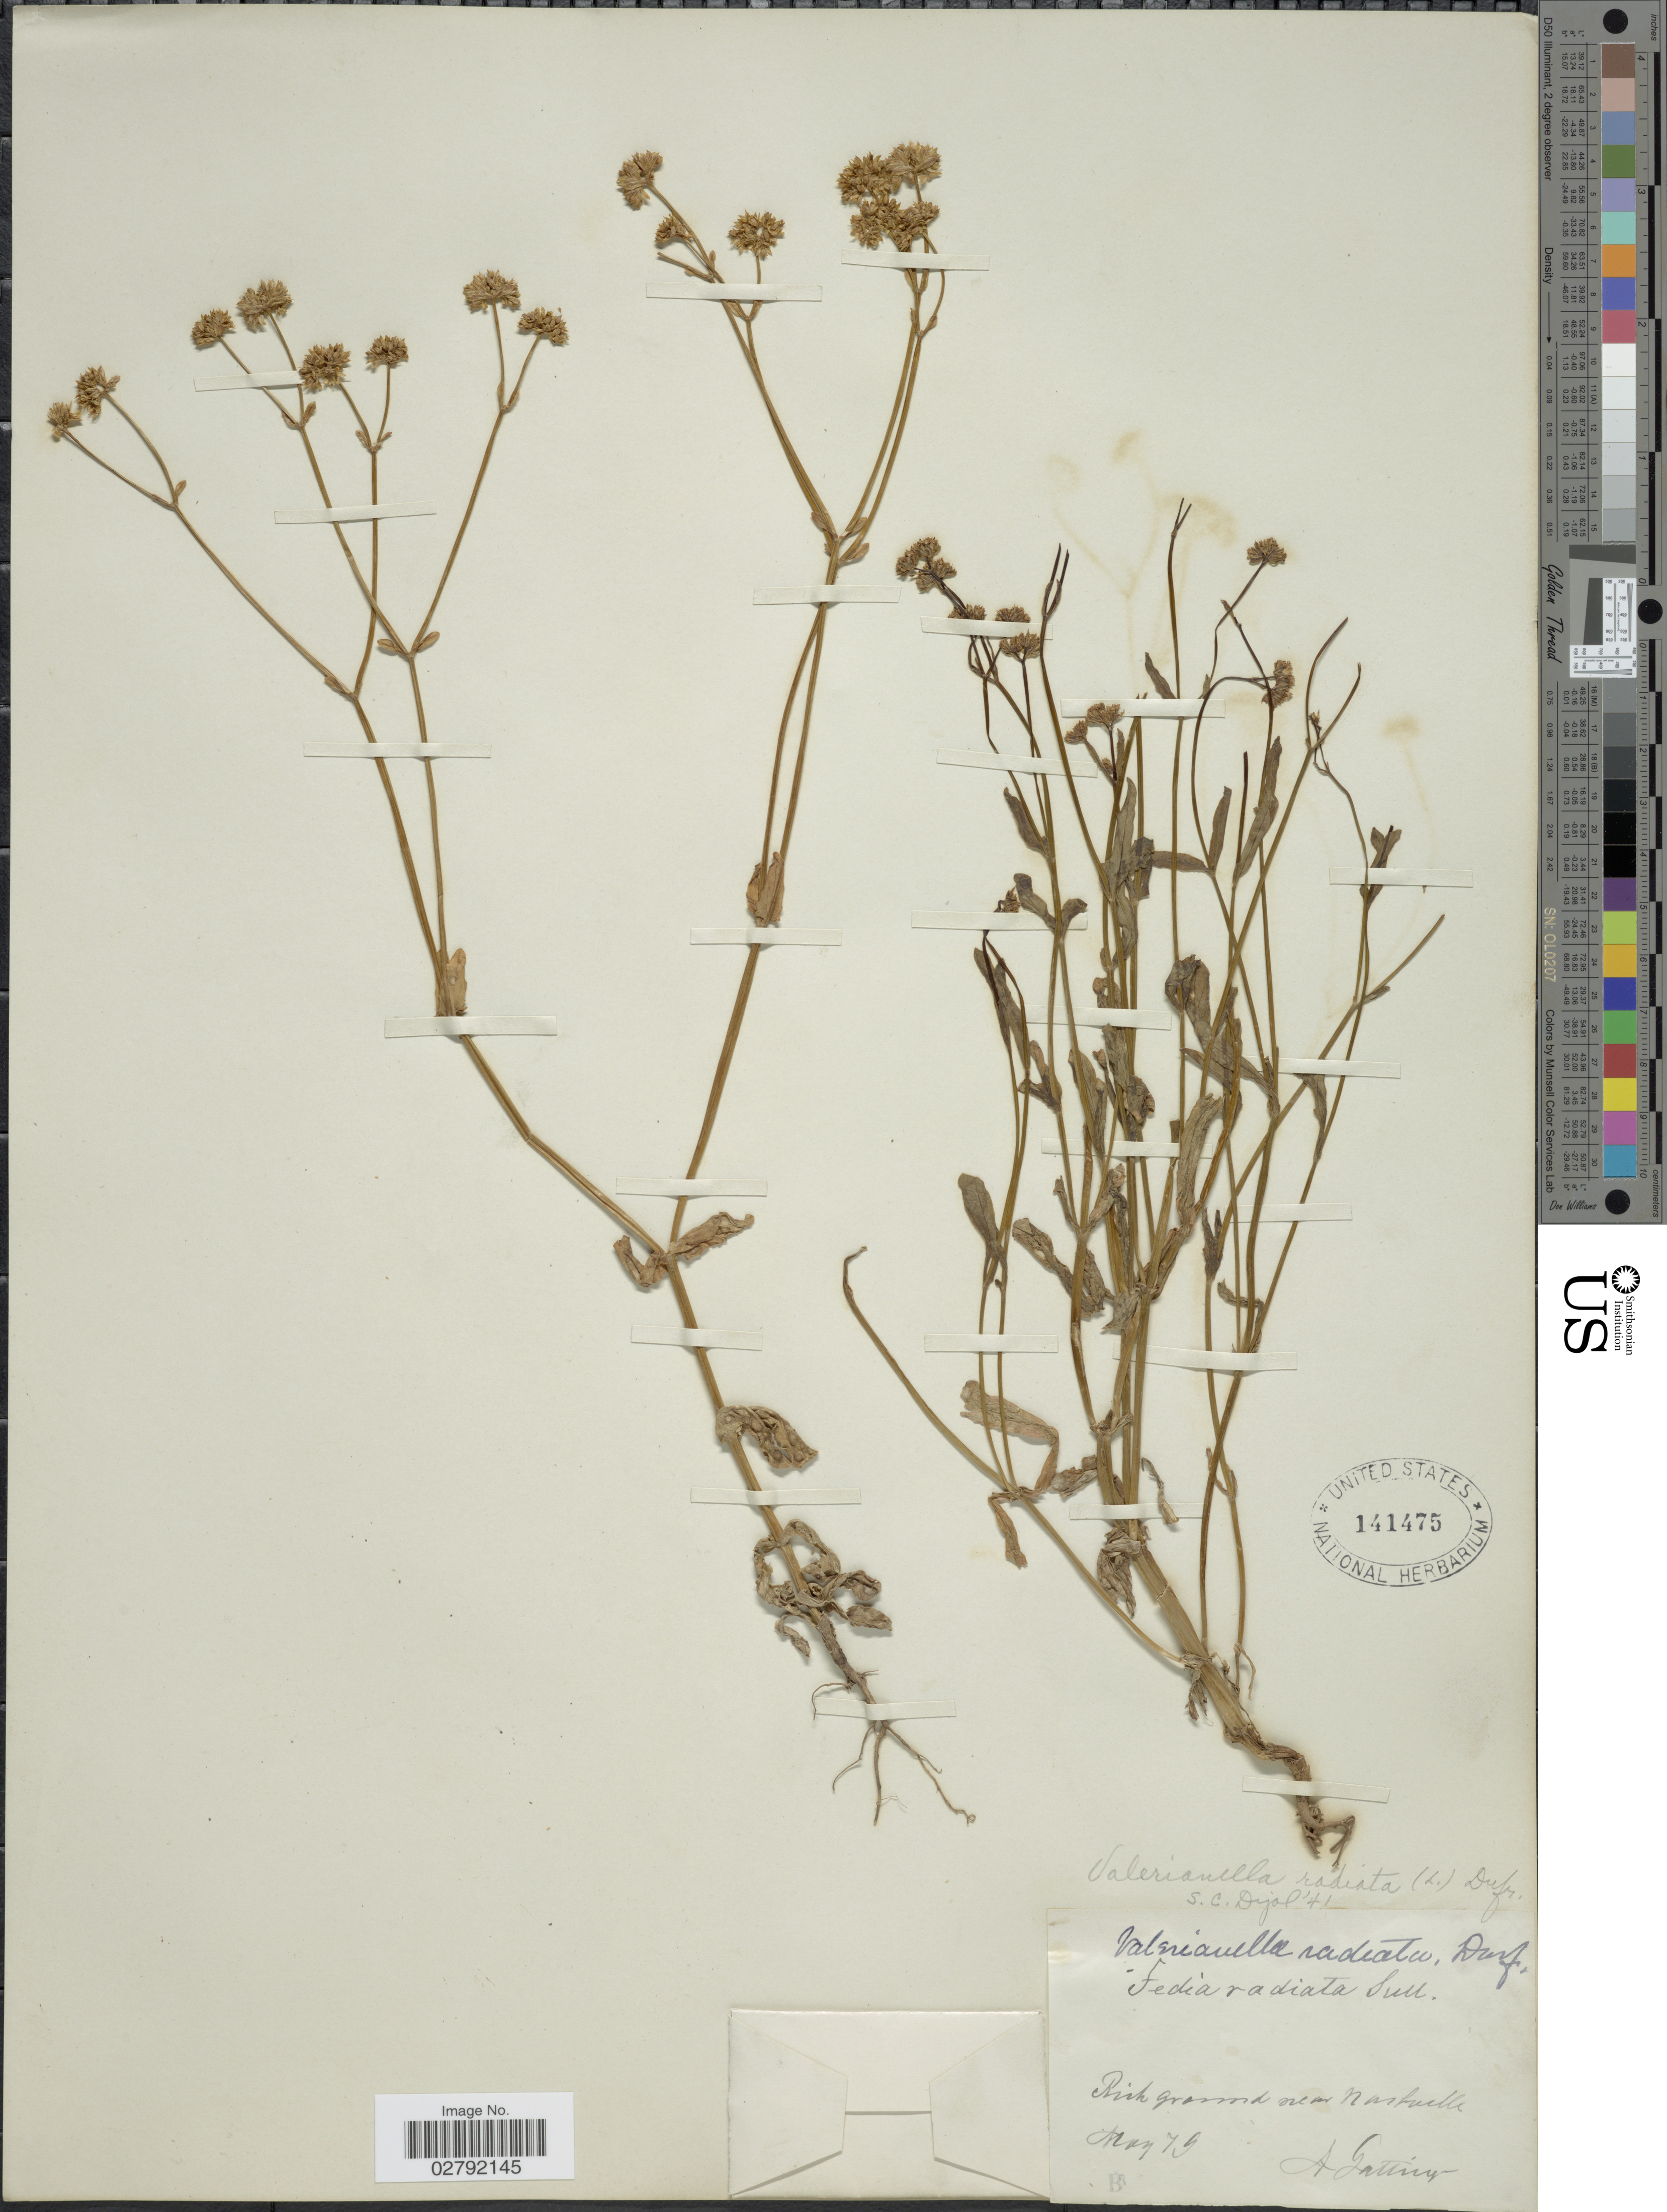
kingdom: Plantae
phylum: Tracheophyta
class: Magnoliopsida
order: Dipsacales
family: Caprifoliaceae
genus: Valerianella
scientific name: Valerianella radiata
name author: (L.) Dufr.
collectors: A. Gattinger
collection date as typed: Transcribed d/m/y: /5/79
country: United States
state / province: Tennessee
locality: Rich grounds near Nashville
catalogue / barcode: US 141475